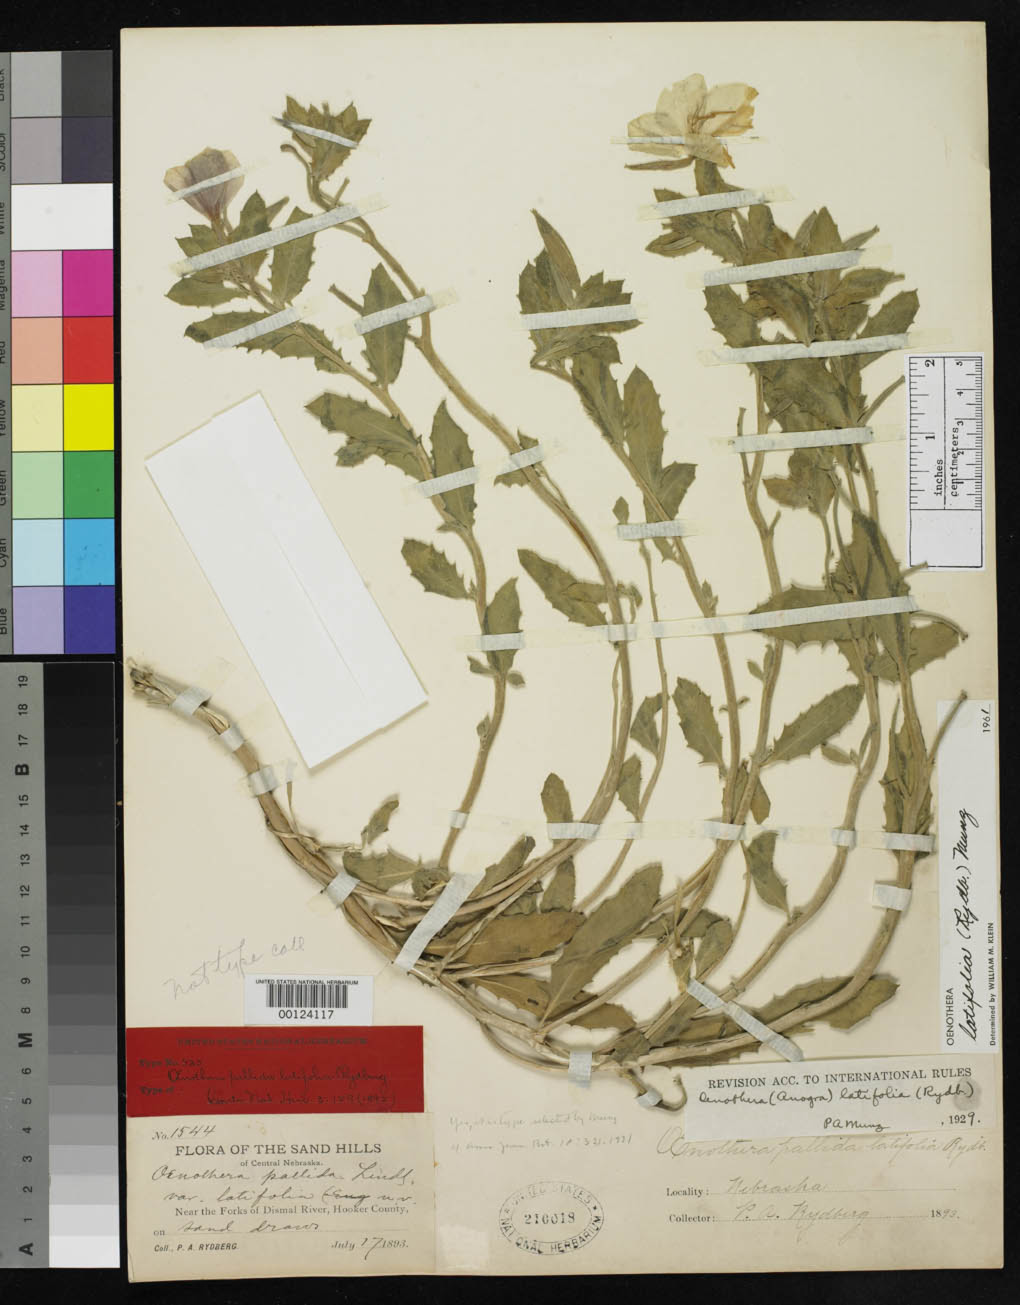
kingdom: Plantae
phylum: Tracheophyta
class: Magnoliopsida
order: Myrtales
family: Onagraceae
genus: Oenothera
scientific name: Oenothera pallida var. latifolia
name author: Rydb.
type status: Lectotype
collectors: P. A. Rydberg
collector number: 1544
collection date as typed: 17 Jul 1893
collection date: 1893-07-17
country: United States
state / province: Nebraska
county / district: Hooker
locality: Near forks of Dismal River.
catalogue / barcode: US 210018